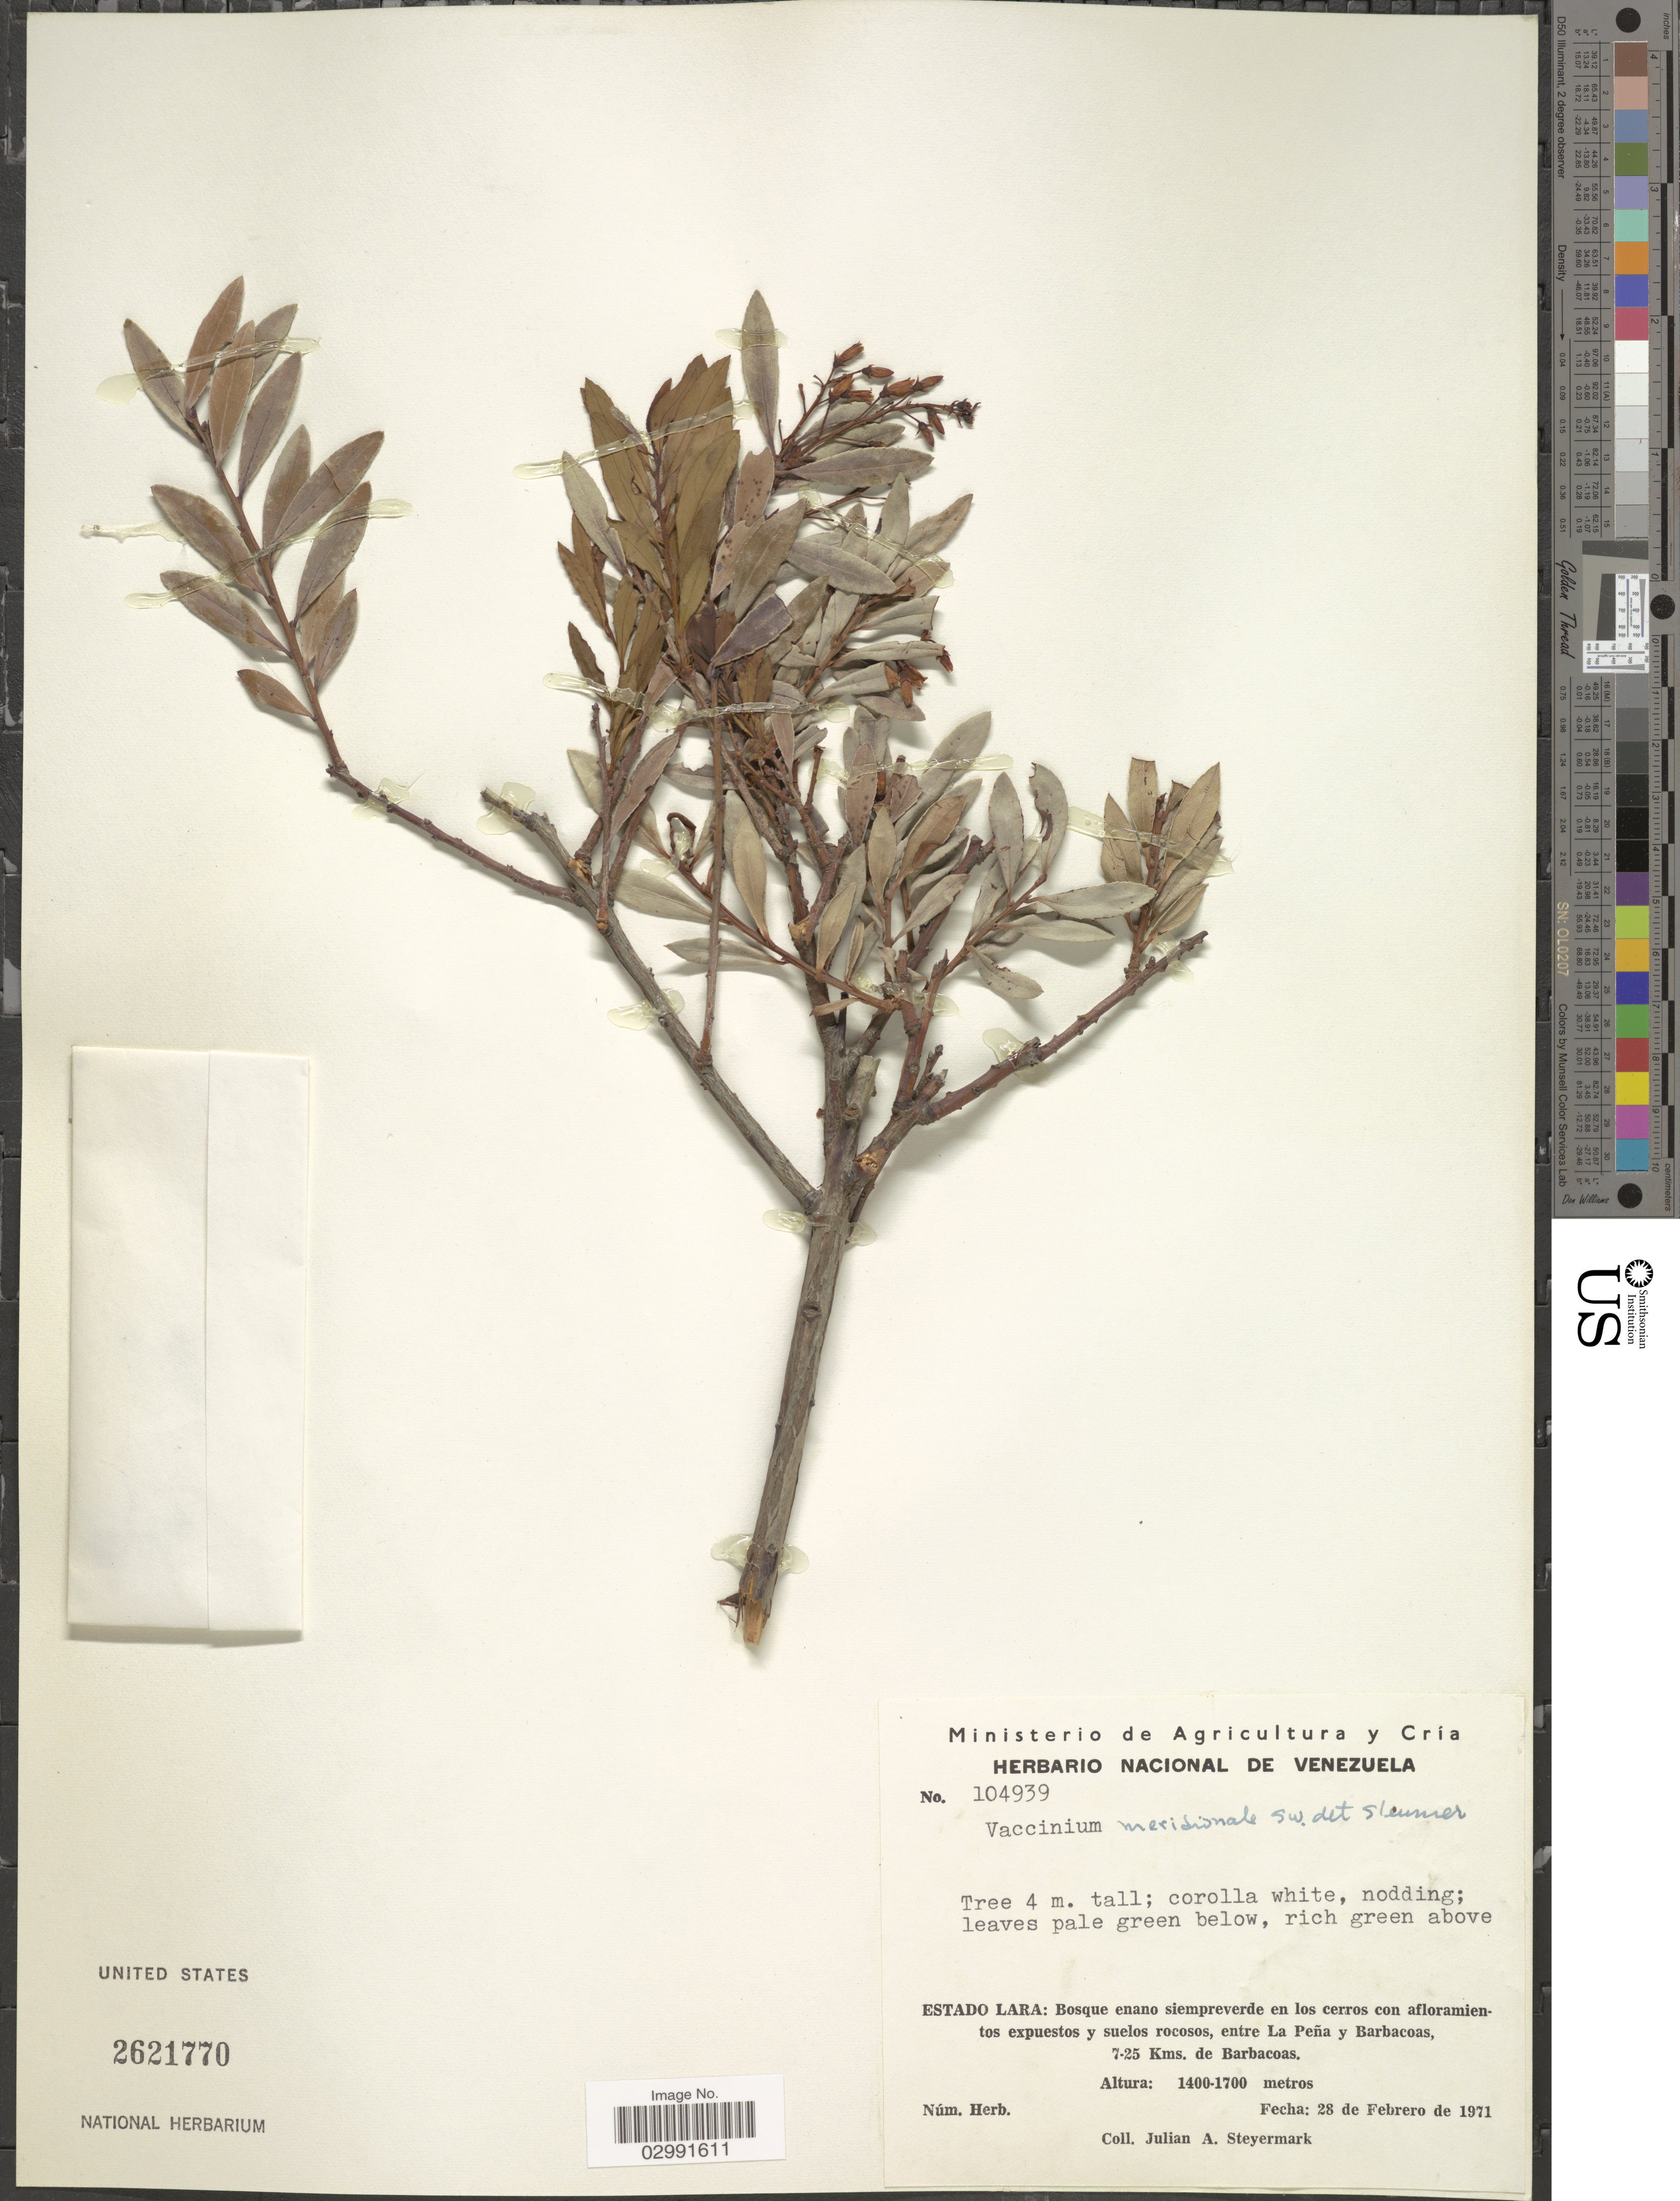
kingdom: Plantae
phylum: Tracheophyta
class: Magnoliopsida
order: Ericales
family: Ericaceae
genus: Vaccinium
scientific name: Vaccinium meridionale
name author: Sw.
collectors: J. Steyermark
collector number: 104939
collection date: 1971-02-28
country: Venezuela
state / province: Lara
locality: Bosque enano siempreverde en los cerros con afloramientos expuestos y suelos rocosos, entre La Peña y Barbacoas, 7-25 Kms. de Barbacoas.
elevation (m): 1400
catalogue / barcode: US 2621770